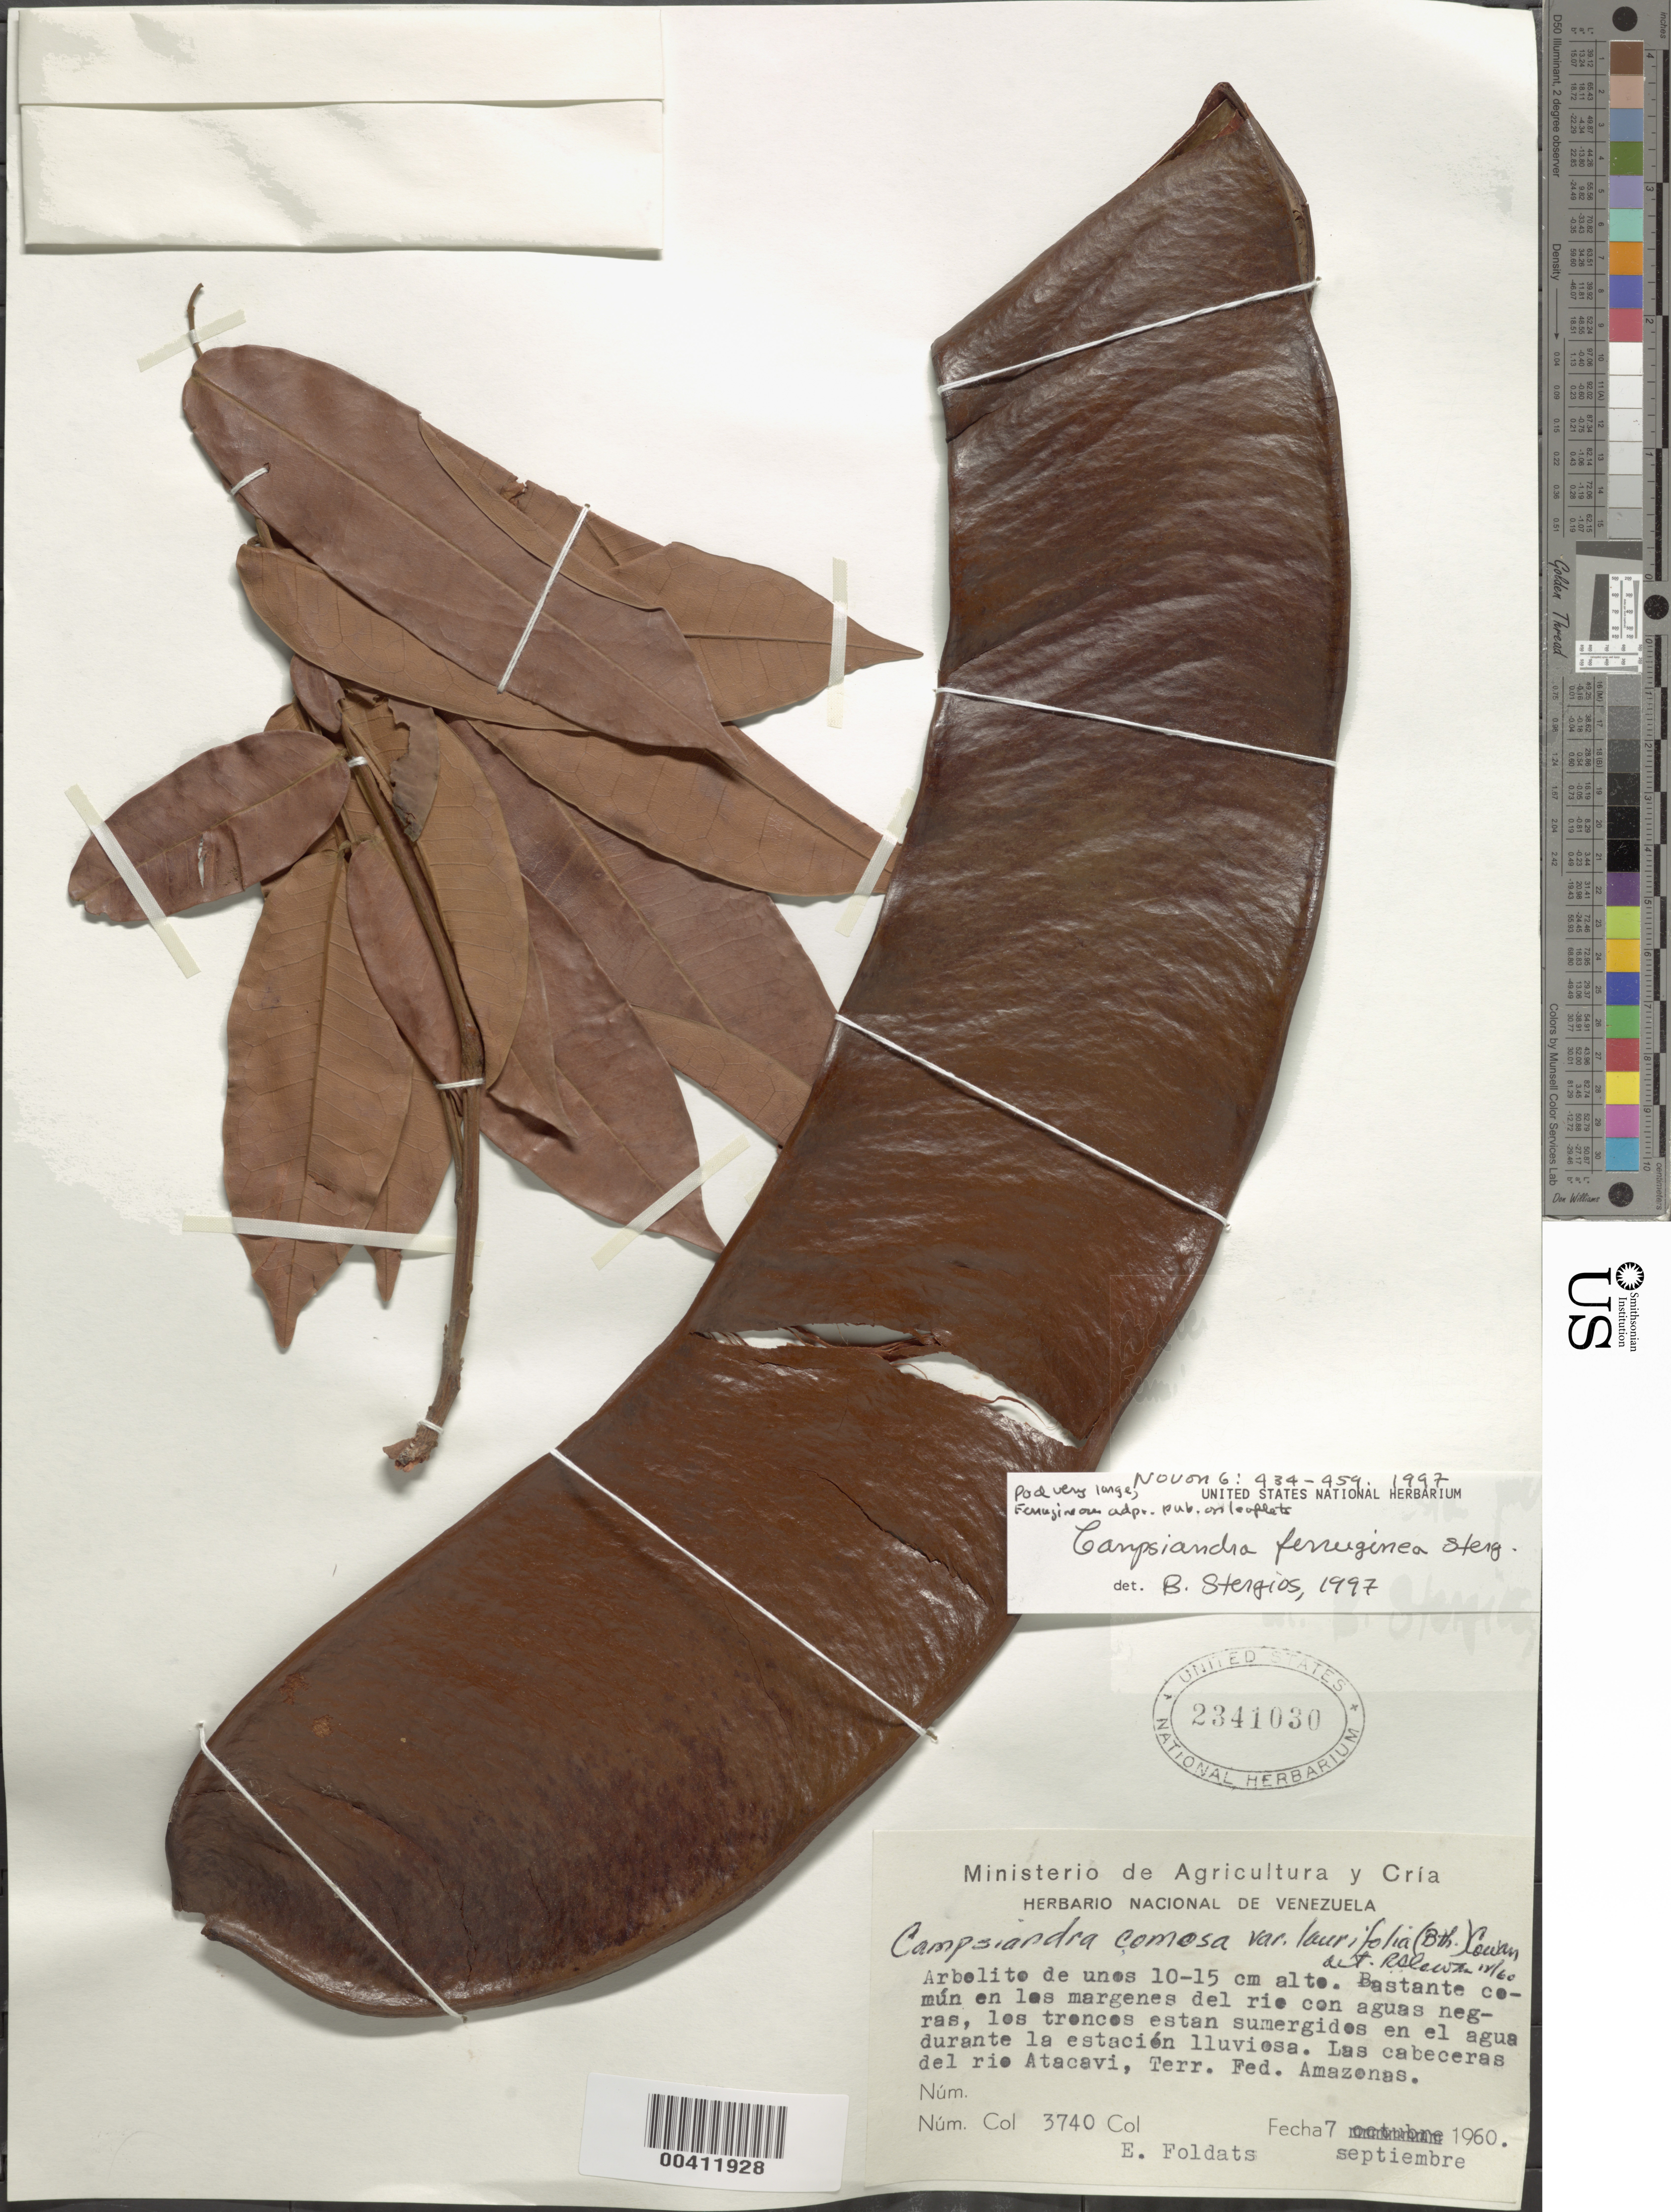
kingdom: Plantae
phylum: Tracheophyta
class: Magnoliopsida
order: Fabales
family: Fabaceae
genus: Campsiandra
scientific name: Campsiandra ferruginea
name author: Stergios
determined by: Cowan, R. S.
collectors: E. Foldats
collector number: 3740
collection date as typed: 07 Sep 1960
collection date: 1960-09-07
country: Venezuela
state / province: Amazonas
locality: Rio atacavi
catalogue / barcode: US 2341030